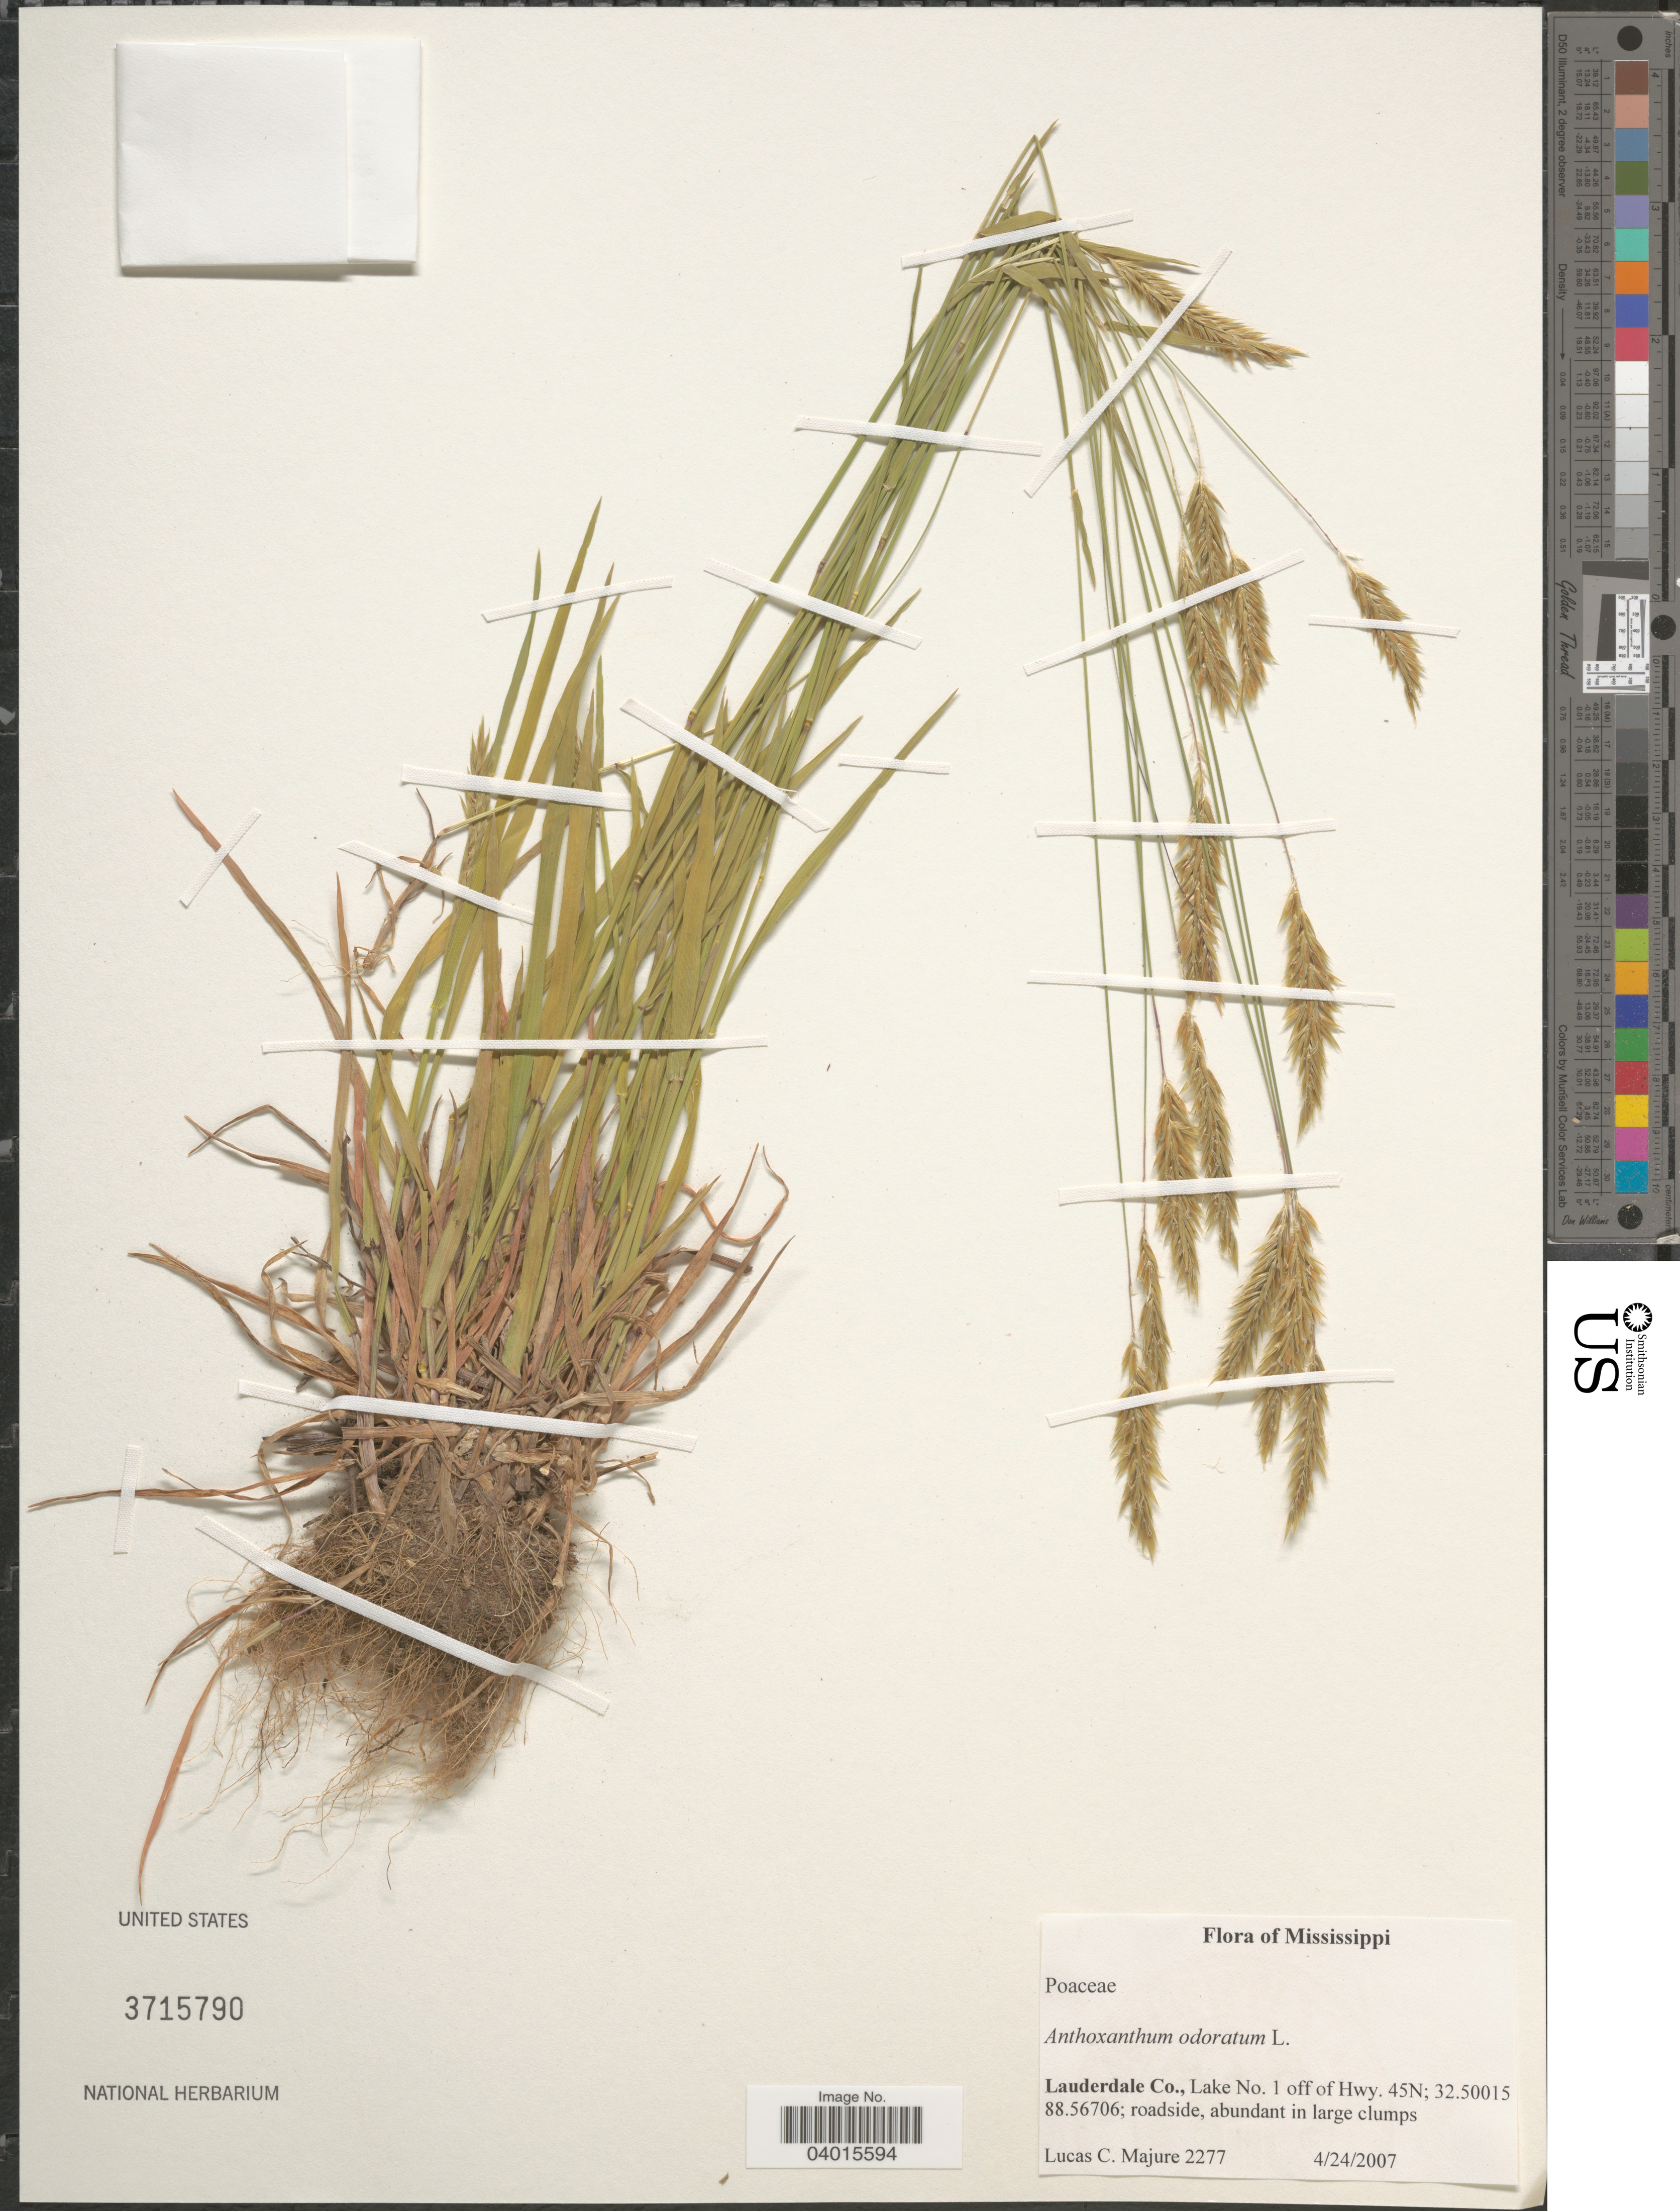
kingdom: Plantae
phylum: Tracheophyta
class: Liliopsida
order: Poales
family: Poaceae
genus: Anthoxanthum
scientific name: Anthoxanthum odoratum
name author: L.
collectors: L. C. Majure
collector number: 2277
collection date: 2007-04-24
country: United States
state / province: Mississippi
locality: Lauderdale Co., Lake No. 1 off of Hwy. 45N;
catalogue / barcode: US 3715790